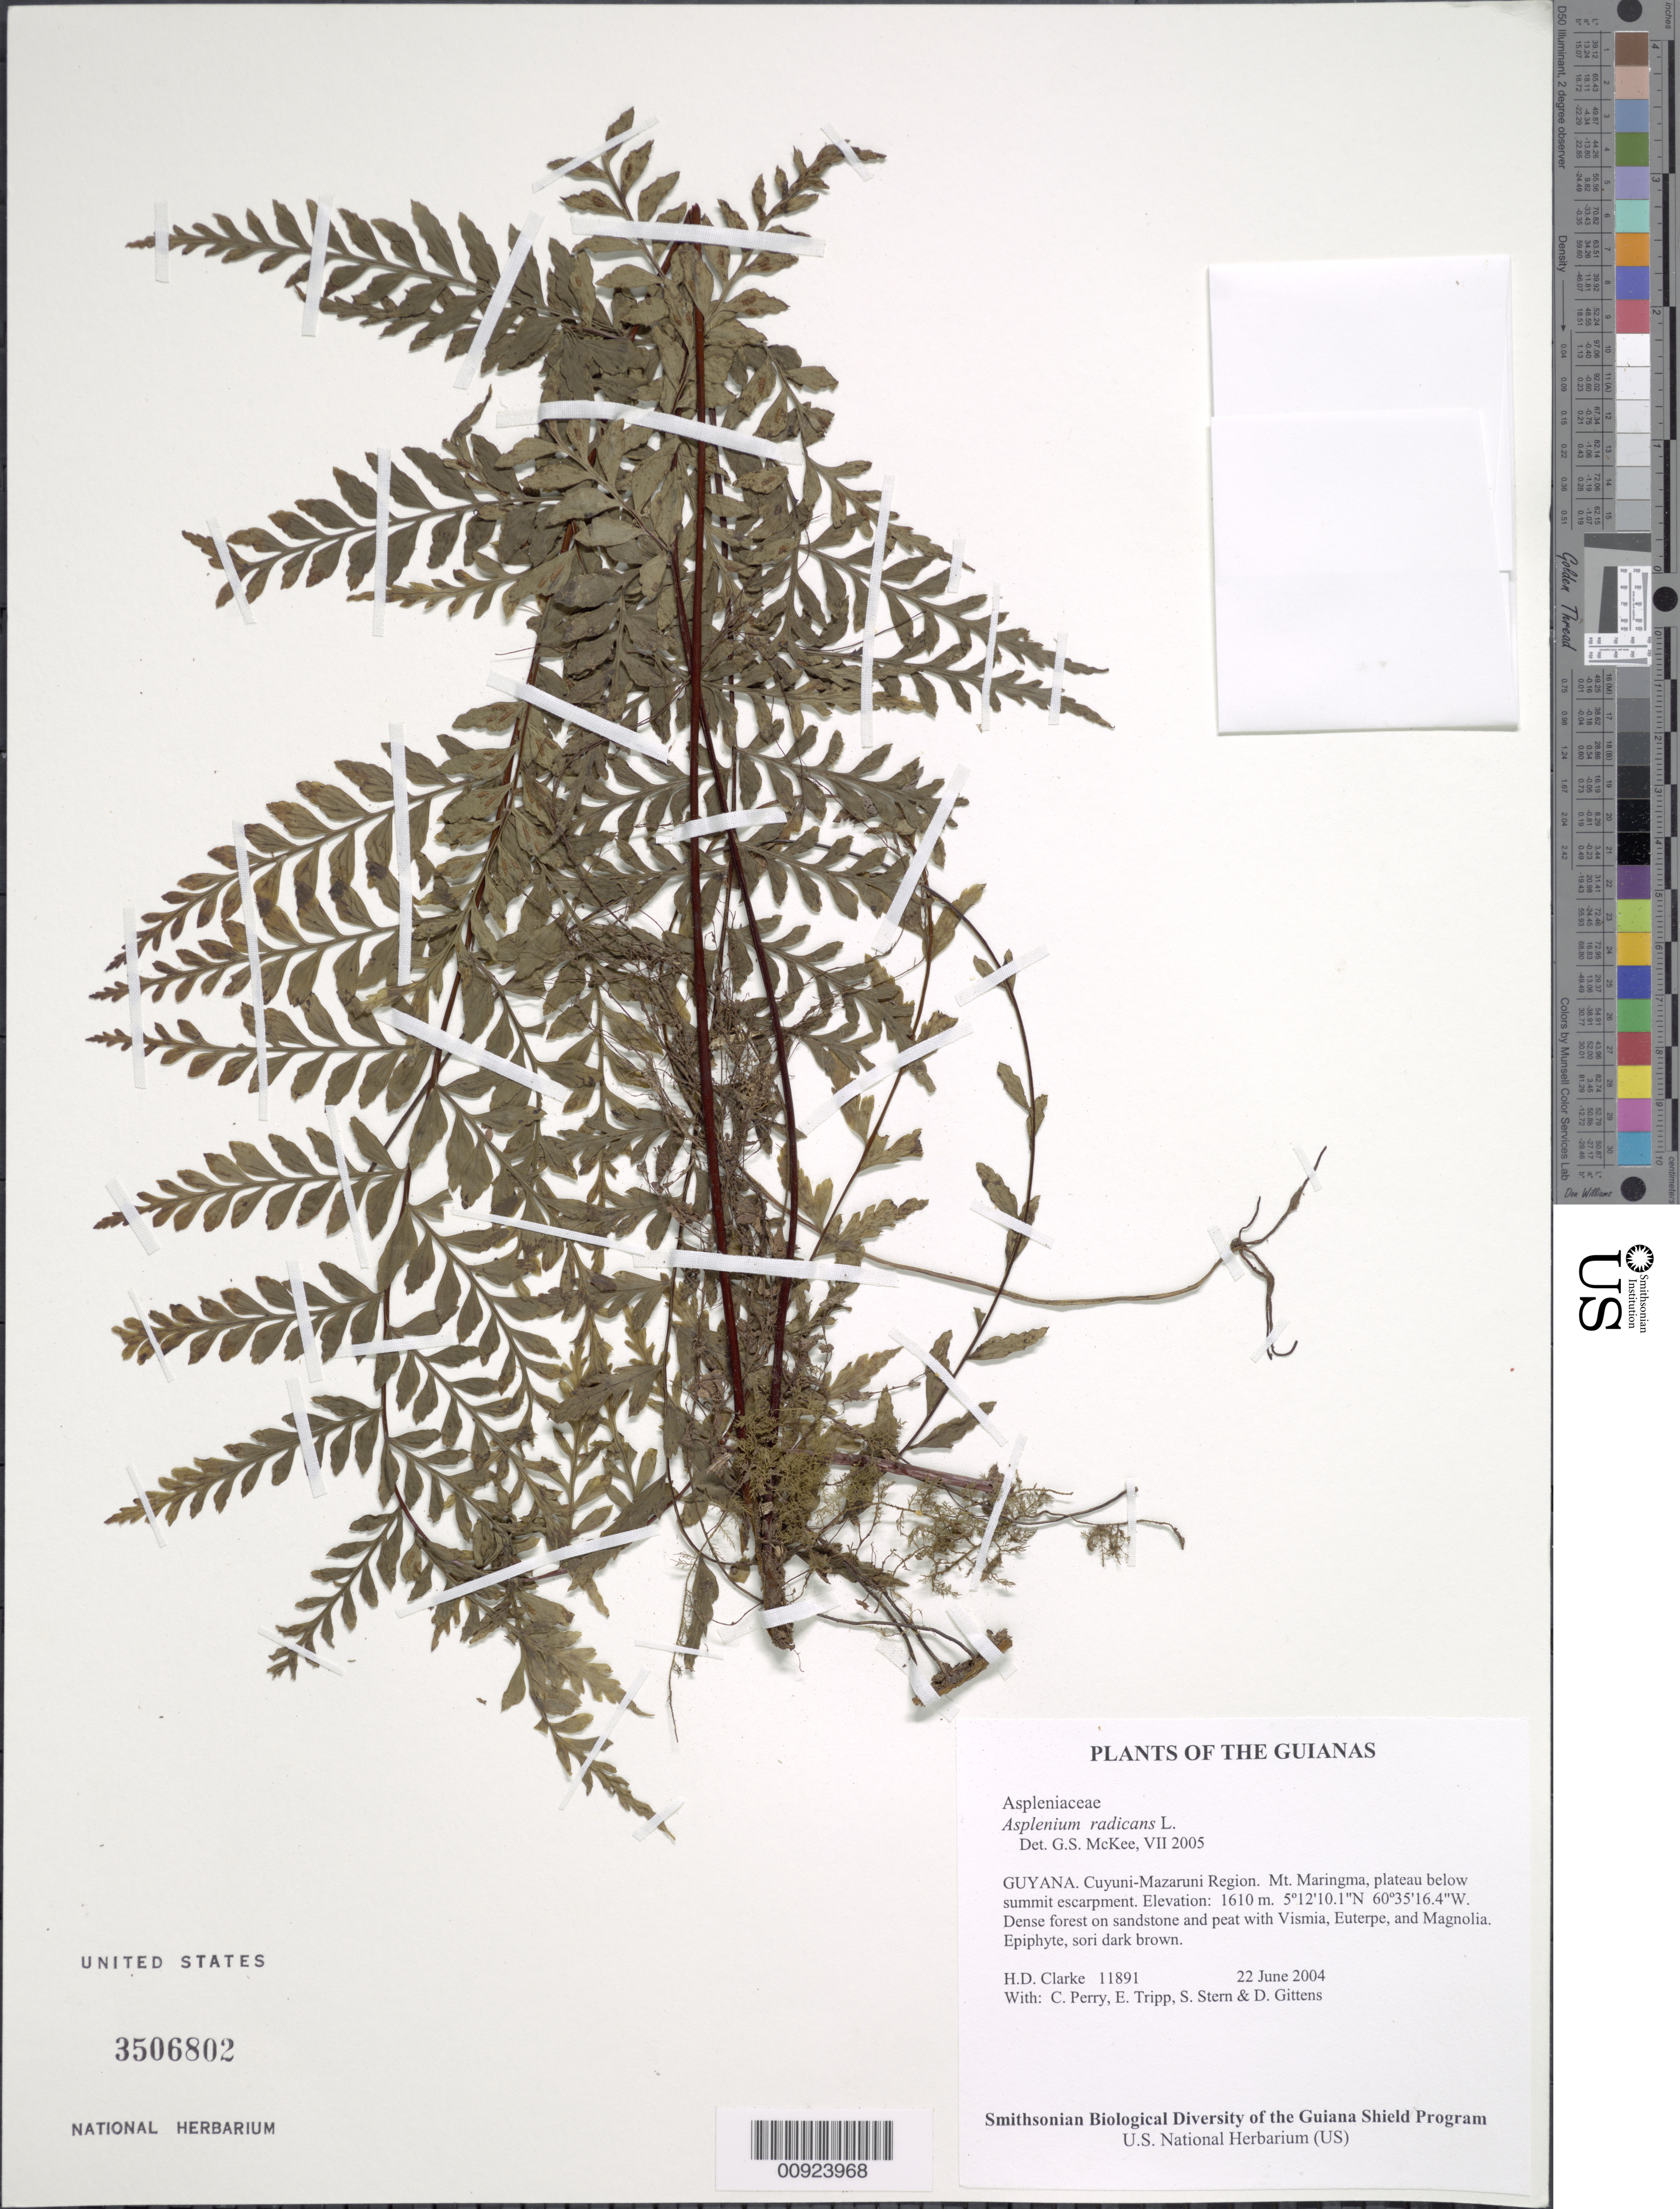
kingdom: Plantae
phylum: Tracheophyta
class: Polypodiopsida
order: Polypodiales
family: Aspleniaceae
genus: Asplenium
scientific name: Asplenium radicans var. uniserale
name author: (Raddi) L.D. Gómez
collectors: H. D. Clarke, C. Perry, E. Tripp, S. R. Stern & D. Gittens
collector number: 11891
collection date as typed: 22 June 2004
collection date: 2004-06-22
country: Guyana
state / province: Cuyuni-Mazaruni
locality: Mt. Maringma, plateau below summit escarpment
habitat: Dense forest on sandstone and peat with Vismia, Euterpe, and Magnolia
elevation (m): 1610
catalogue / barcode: US 3506802